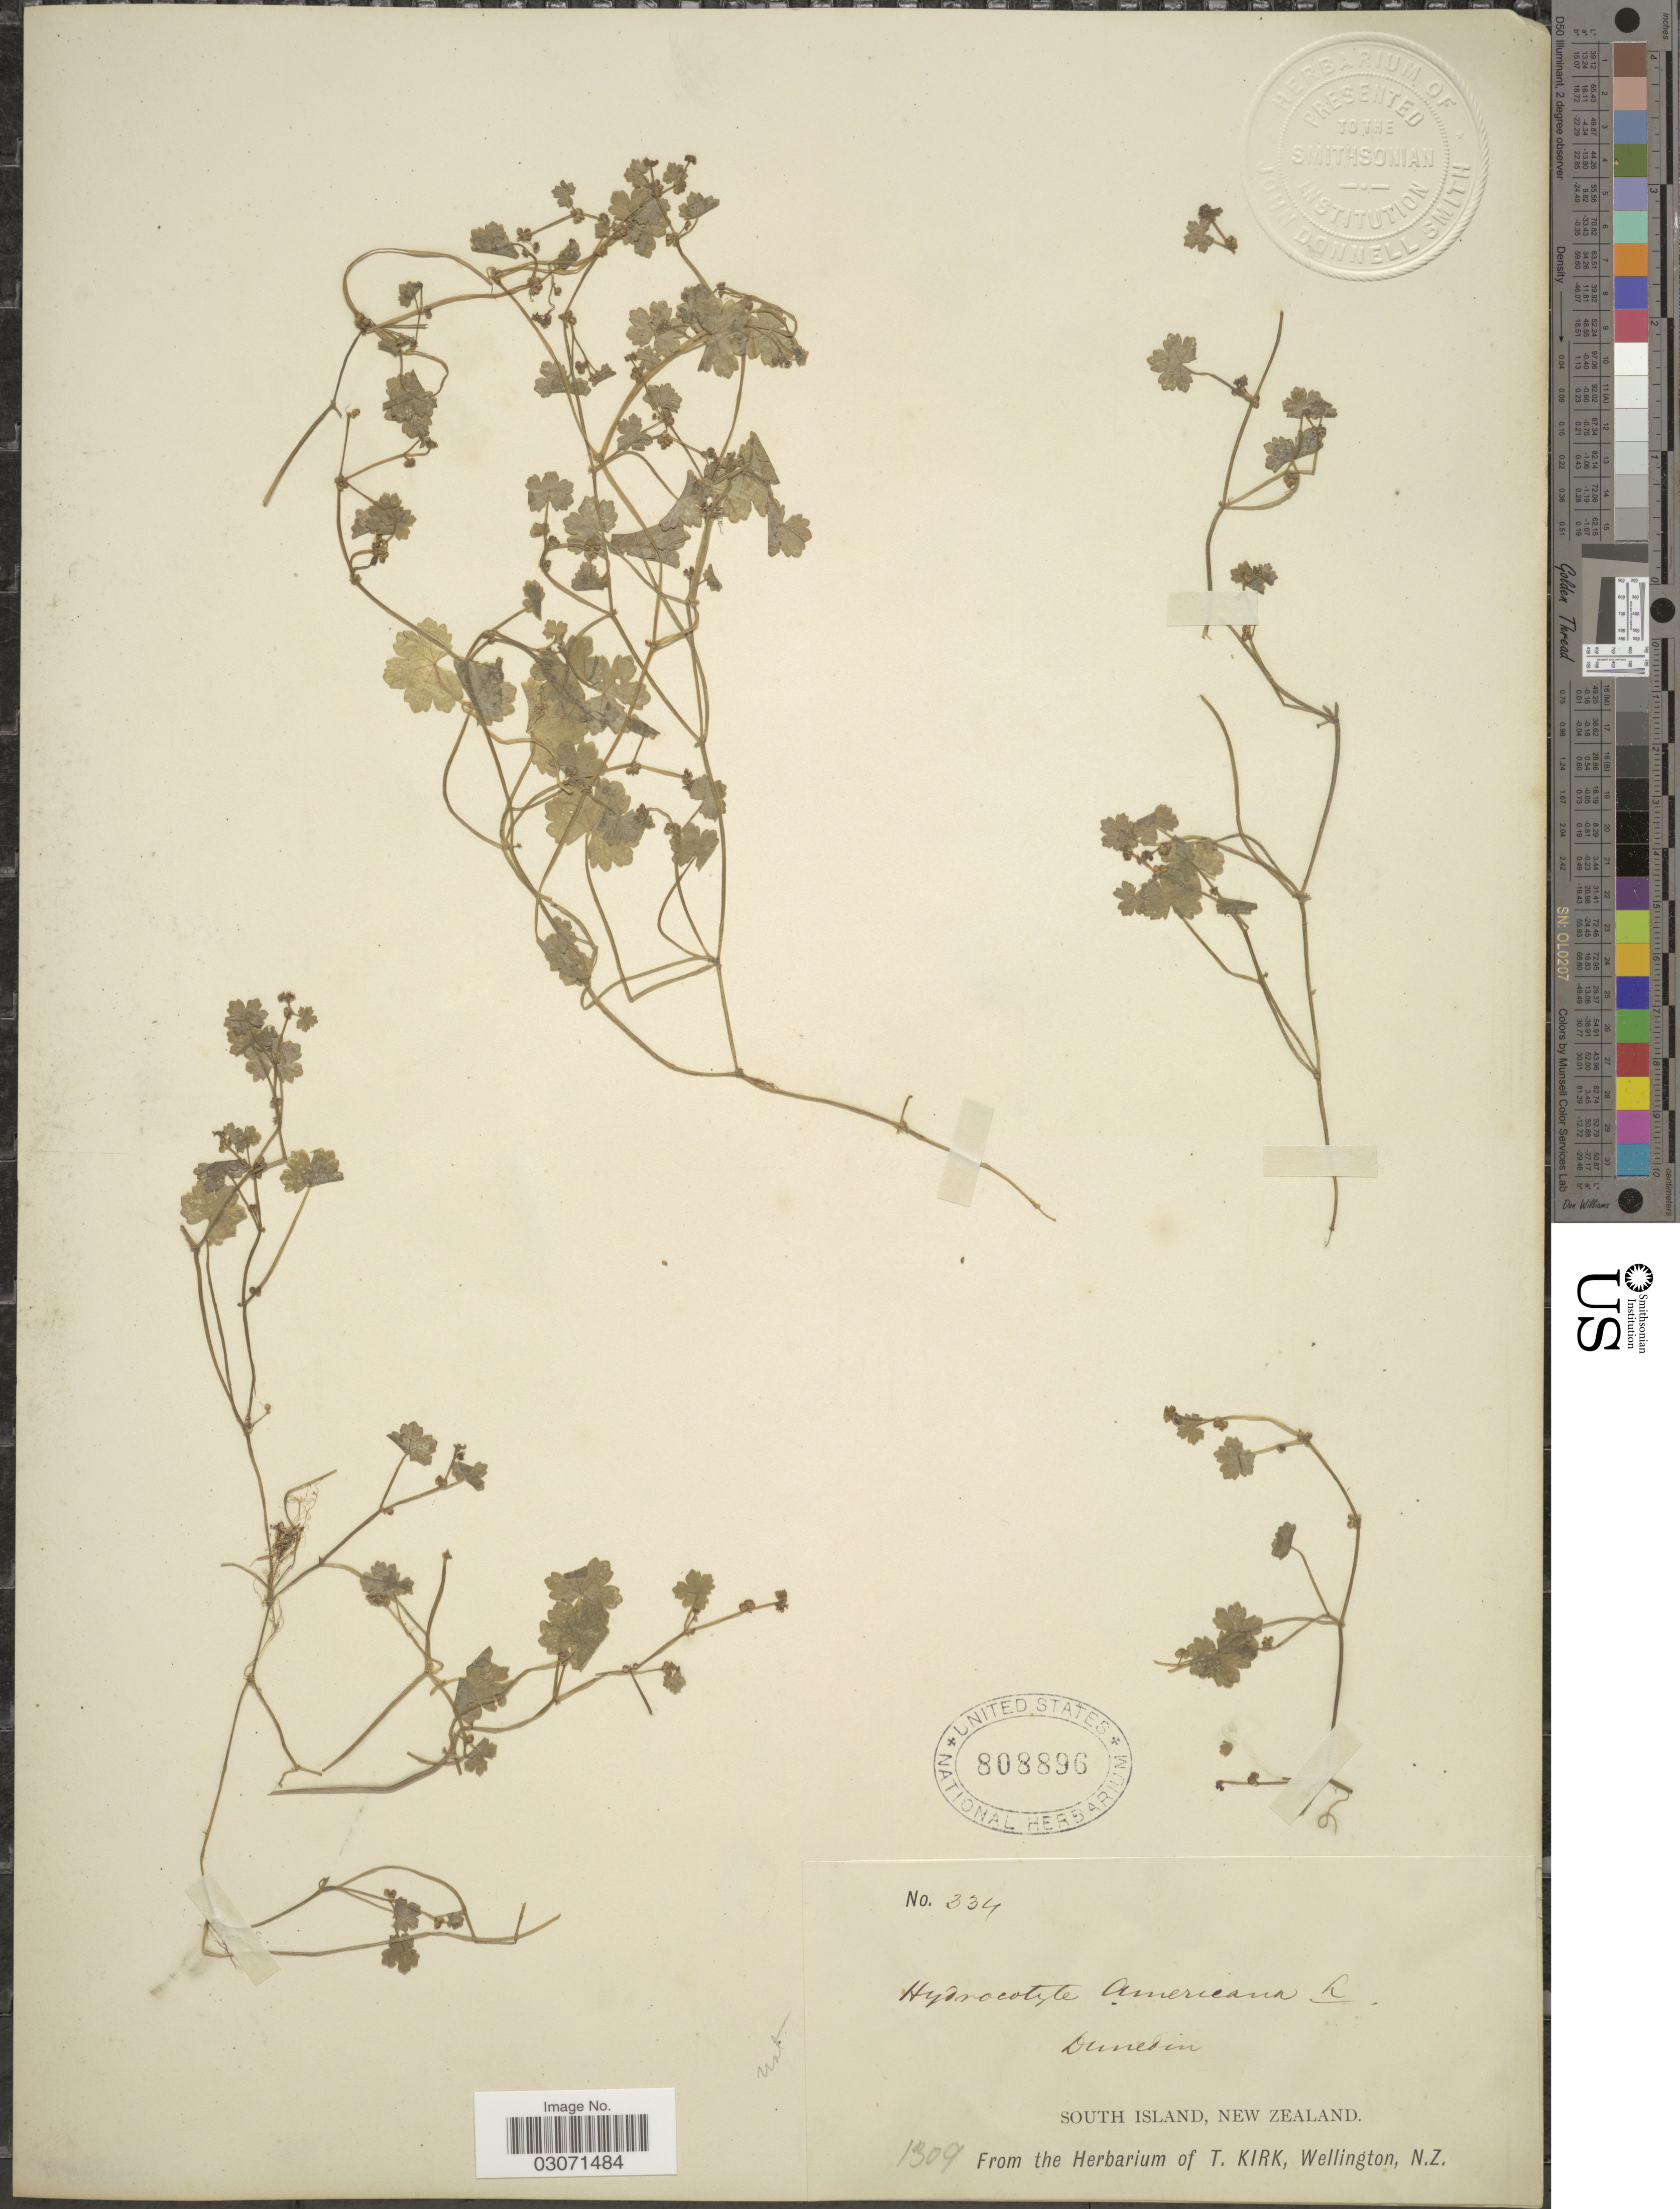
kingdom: Plantae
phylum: Tracheophyta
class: Magnoliopsida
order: Apiales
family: Araliaceae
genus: Hydrocotyle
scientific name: Hydrocotyle americana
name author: L.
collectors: ex herb. T. Kirk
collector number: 334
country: New Zealand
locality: Dunedin. South Island.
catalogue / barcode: US 808896